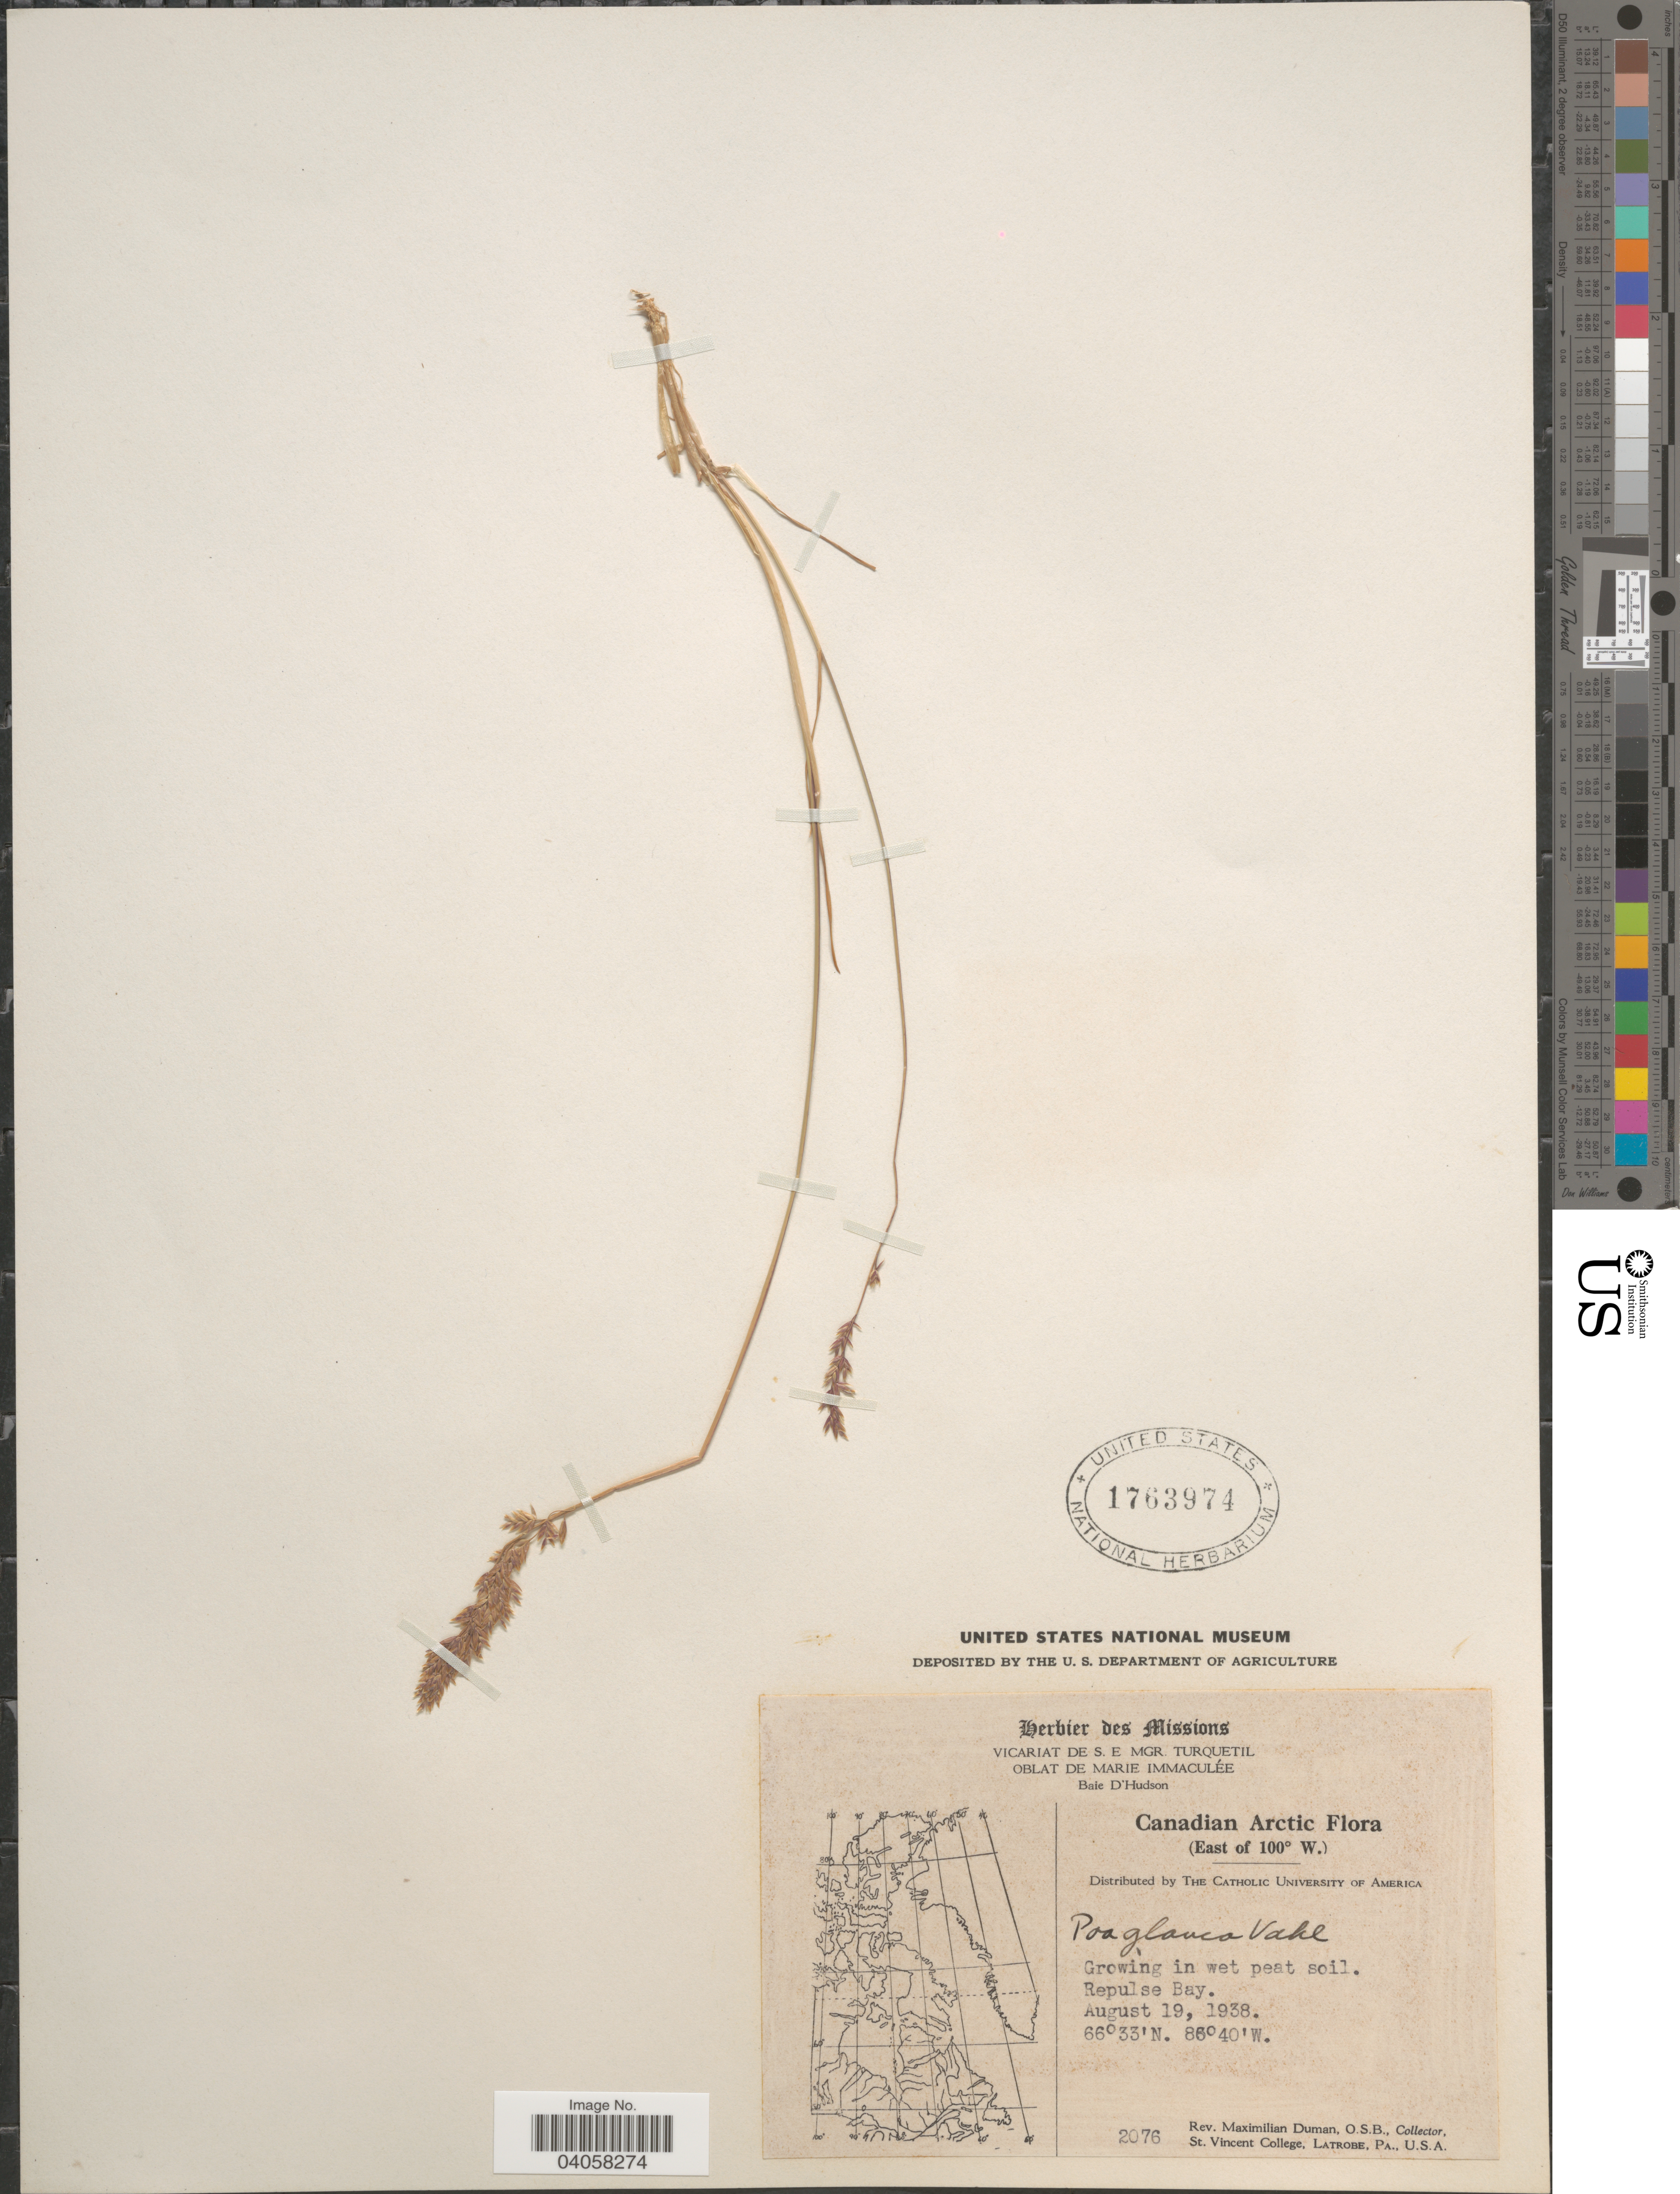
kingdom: Plantae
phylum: Tracheophyta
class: Liliopsida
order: Poales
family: Poaceae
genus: Poa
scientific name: Poa glauca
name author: Vahl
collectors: M. Duman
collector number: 2076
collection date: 1938-08-19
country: Canada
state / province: Nunavut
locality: Canadian Arctic (East of 100° W.) Growing in wet peat soil. Repulse Bay.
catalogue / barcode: US 1763974